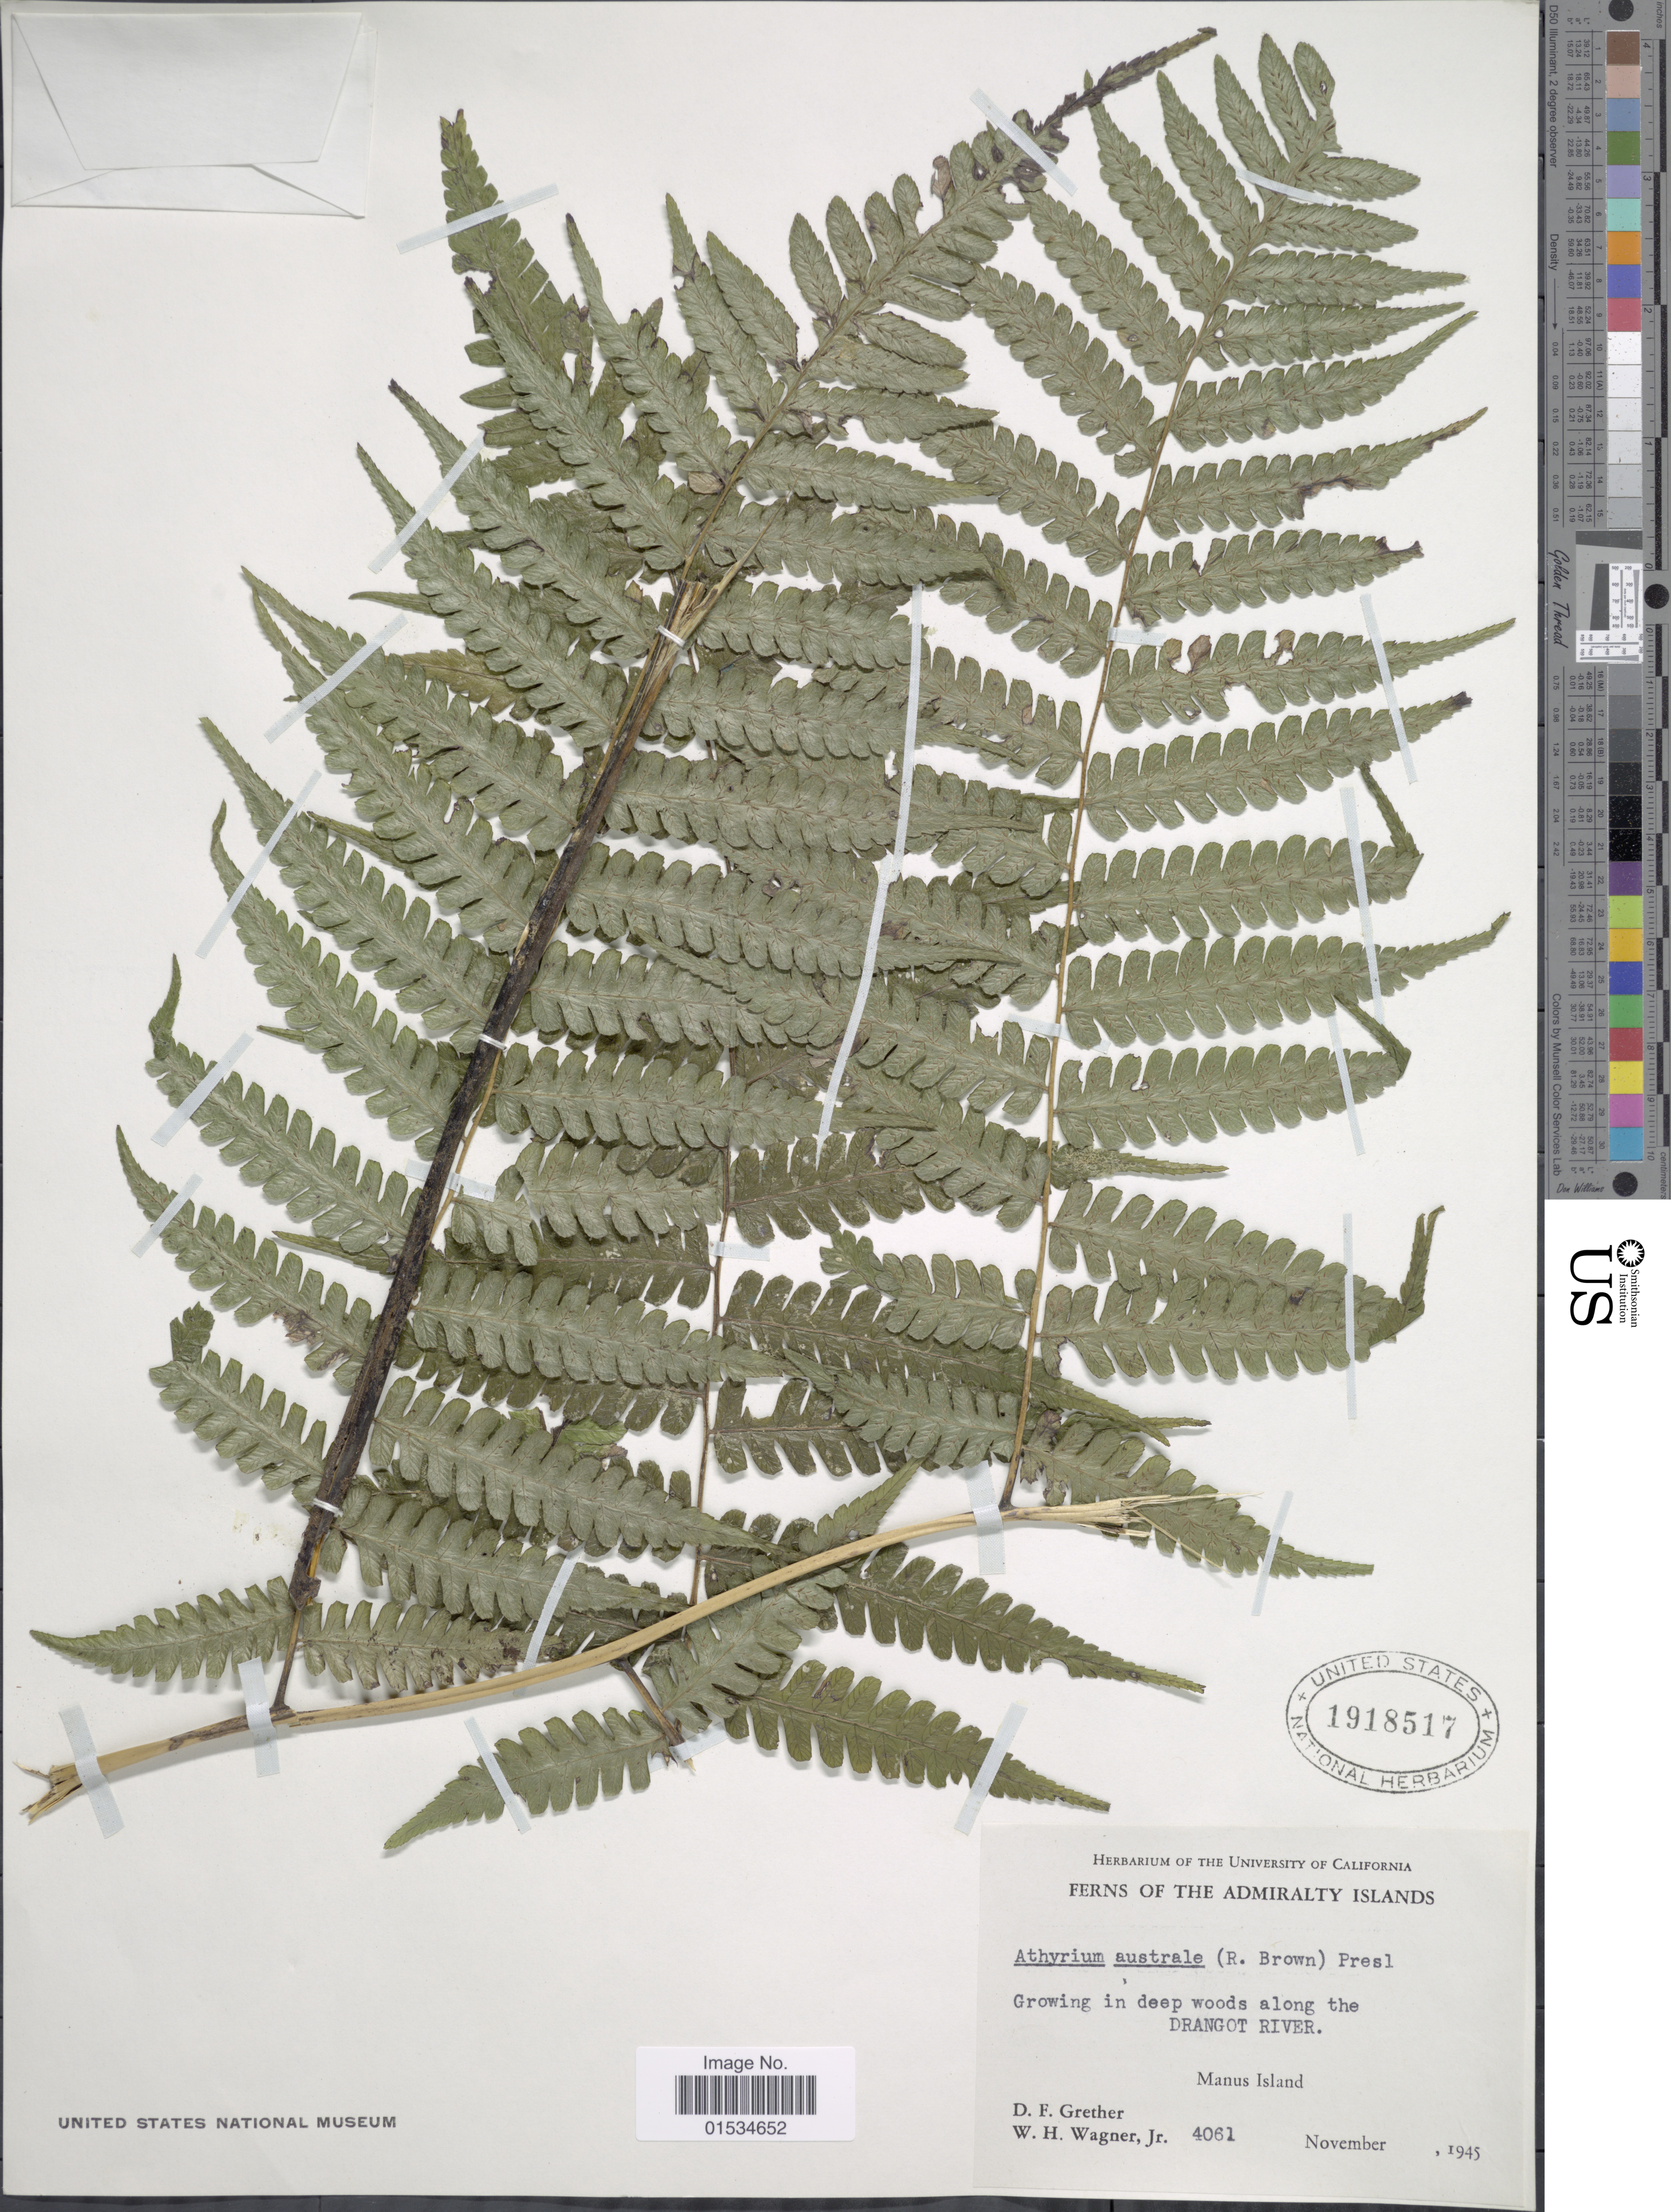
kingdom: Plantae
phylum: Tracheophyta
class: Polypodiopsida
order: Polypodiales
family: Athyriaceae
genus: Diplazium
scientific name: Diplazium australe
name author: (R. Br.) N.A. Wakef.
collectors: D. F. Grether & W. H. Wagner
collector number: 4061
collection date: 1945-11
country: Papua New Guinea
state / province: Manus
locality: The Admirality Islands, Manus Island, Drangot River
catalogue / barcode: US 1918517